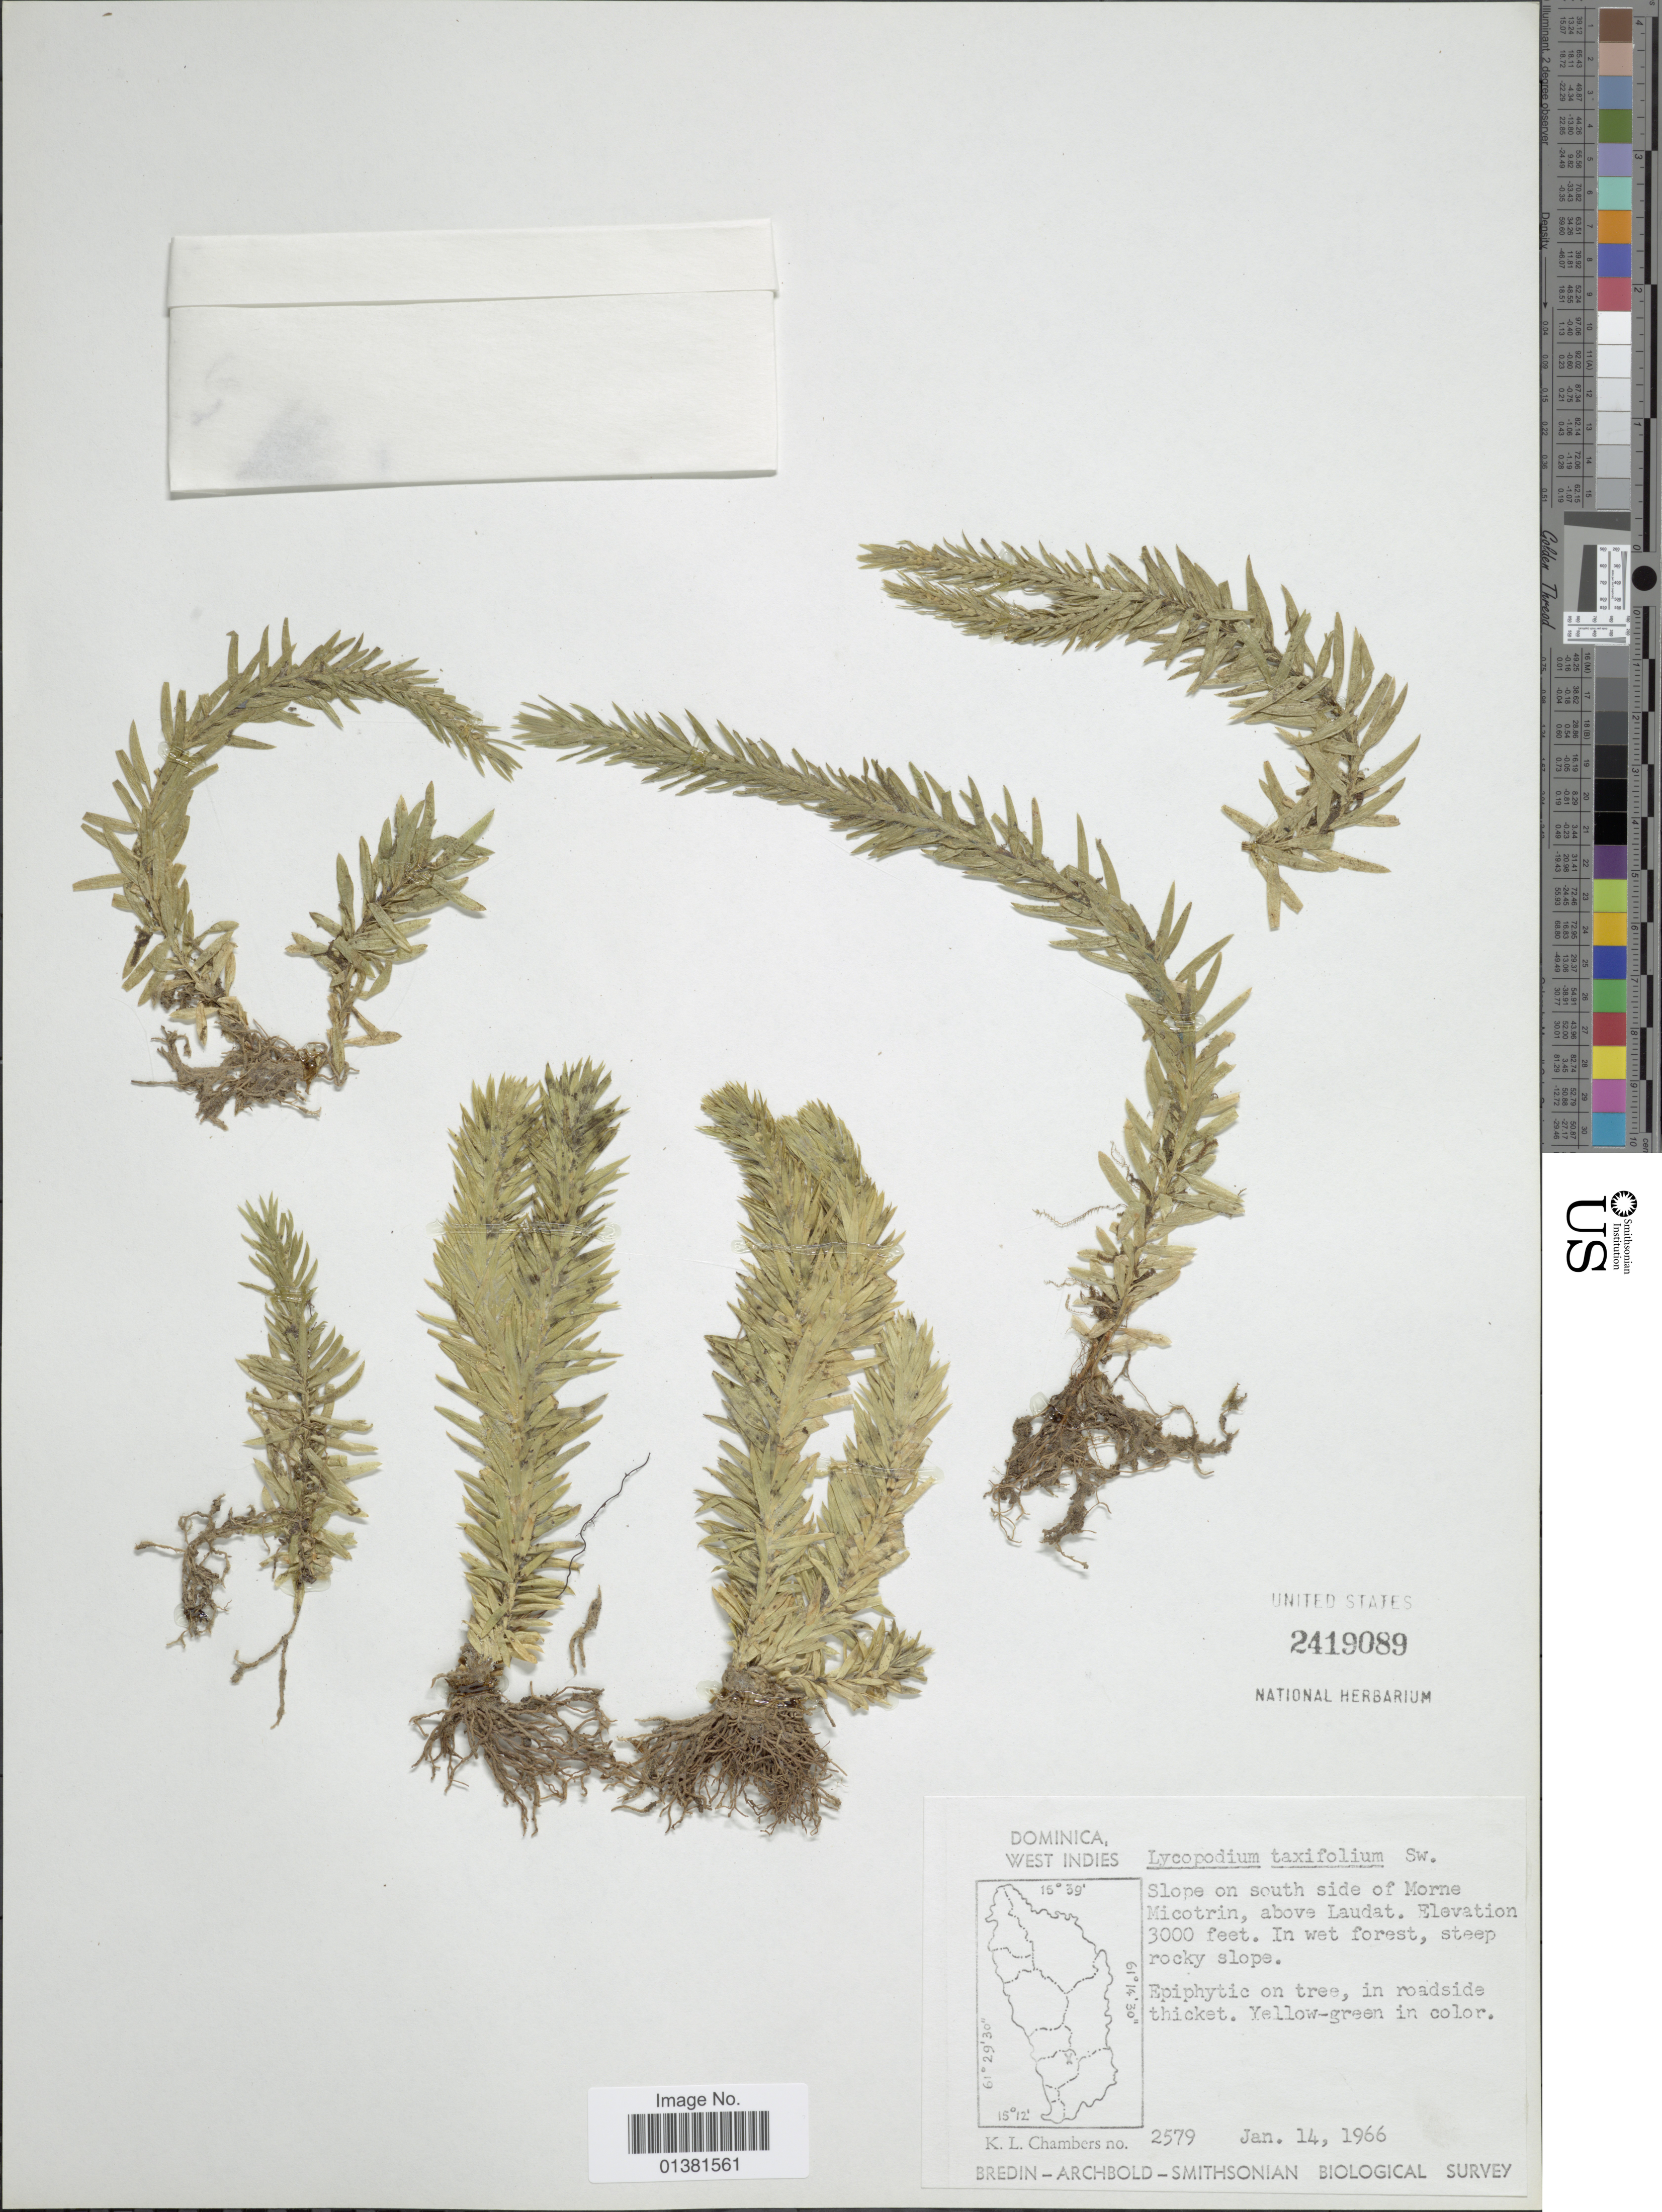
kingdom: Plantae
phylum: Tracheophyta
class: Lycopodiopsida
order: Lycopodiales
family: Lycopodiaceae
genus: Phlegmariurus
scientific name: Phlegmariurus taxifolius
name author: (Sw.) Á. Löve & D. Löve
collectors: K. Chambers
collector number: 2579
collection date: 1966-01-14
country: Dominica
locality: West Indies, slope on mouth side of Morne Micotrin, above Laudat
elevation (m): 914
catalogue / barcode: US 2419089